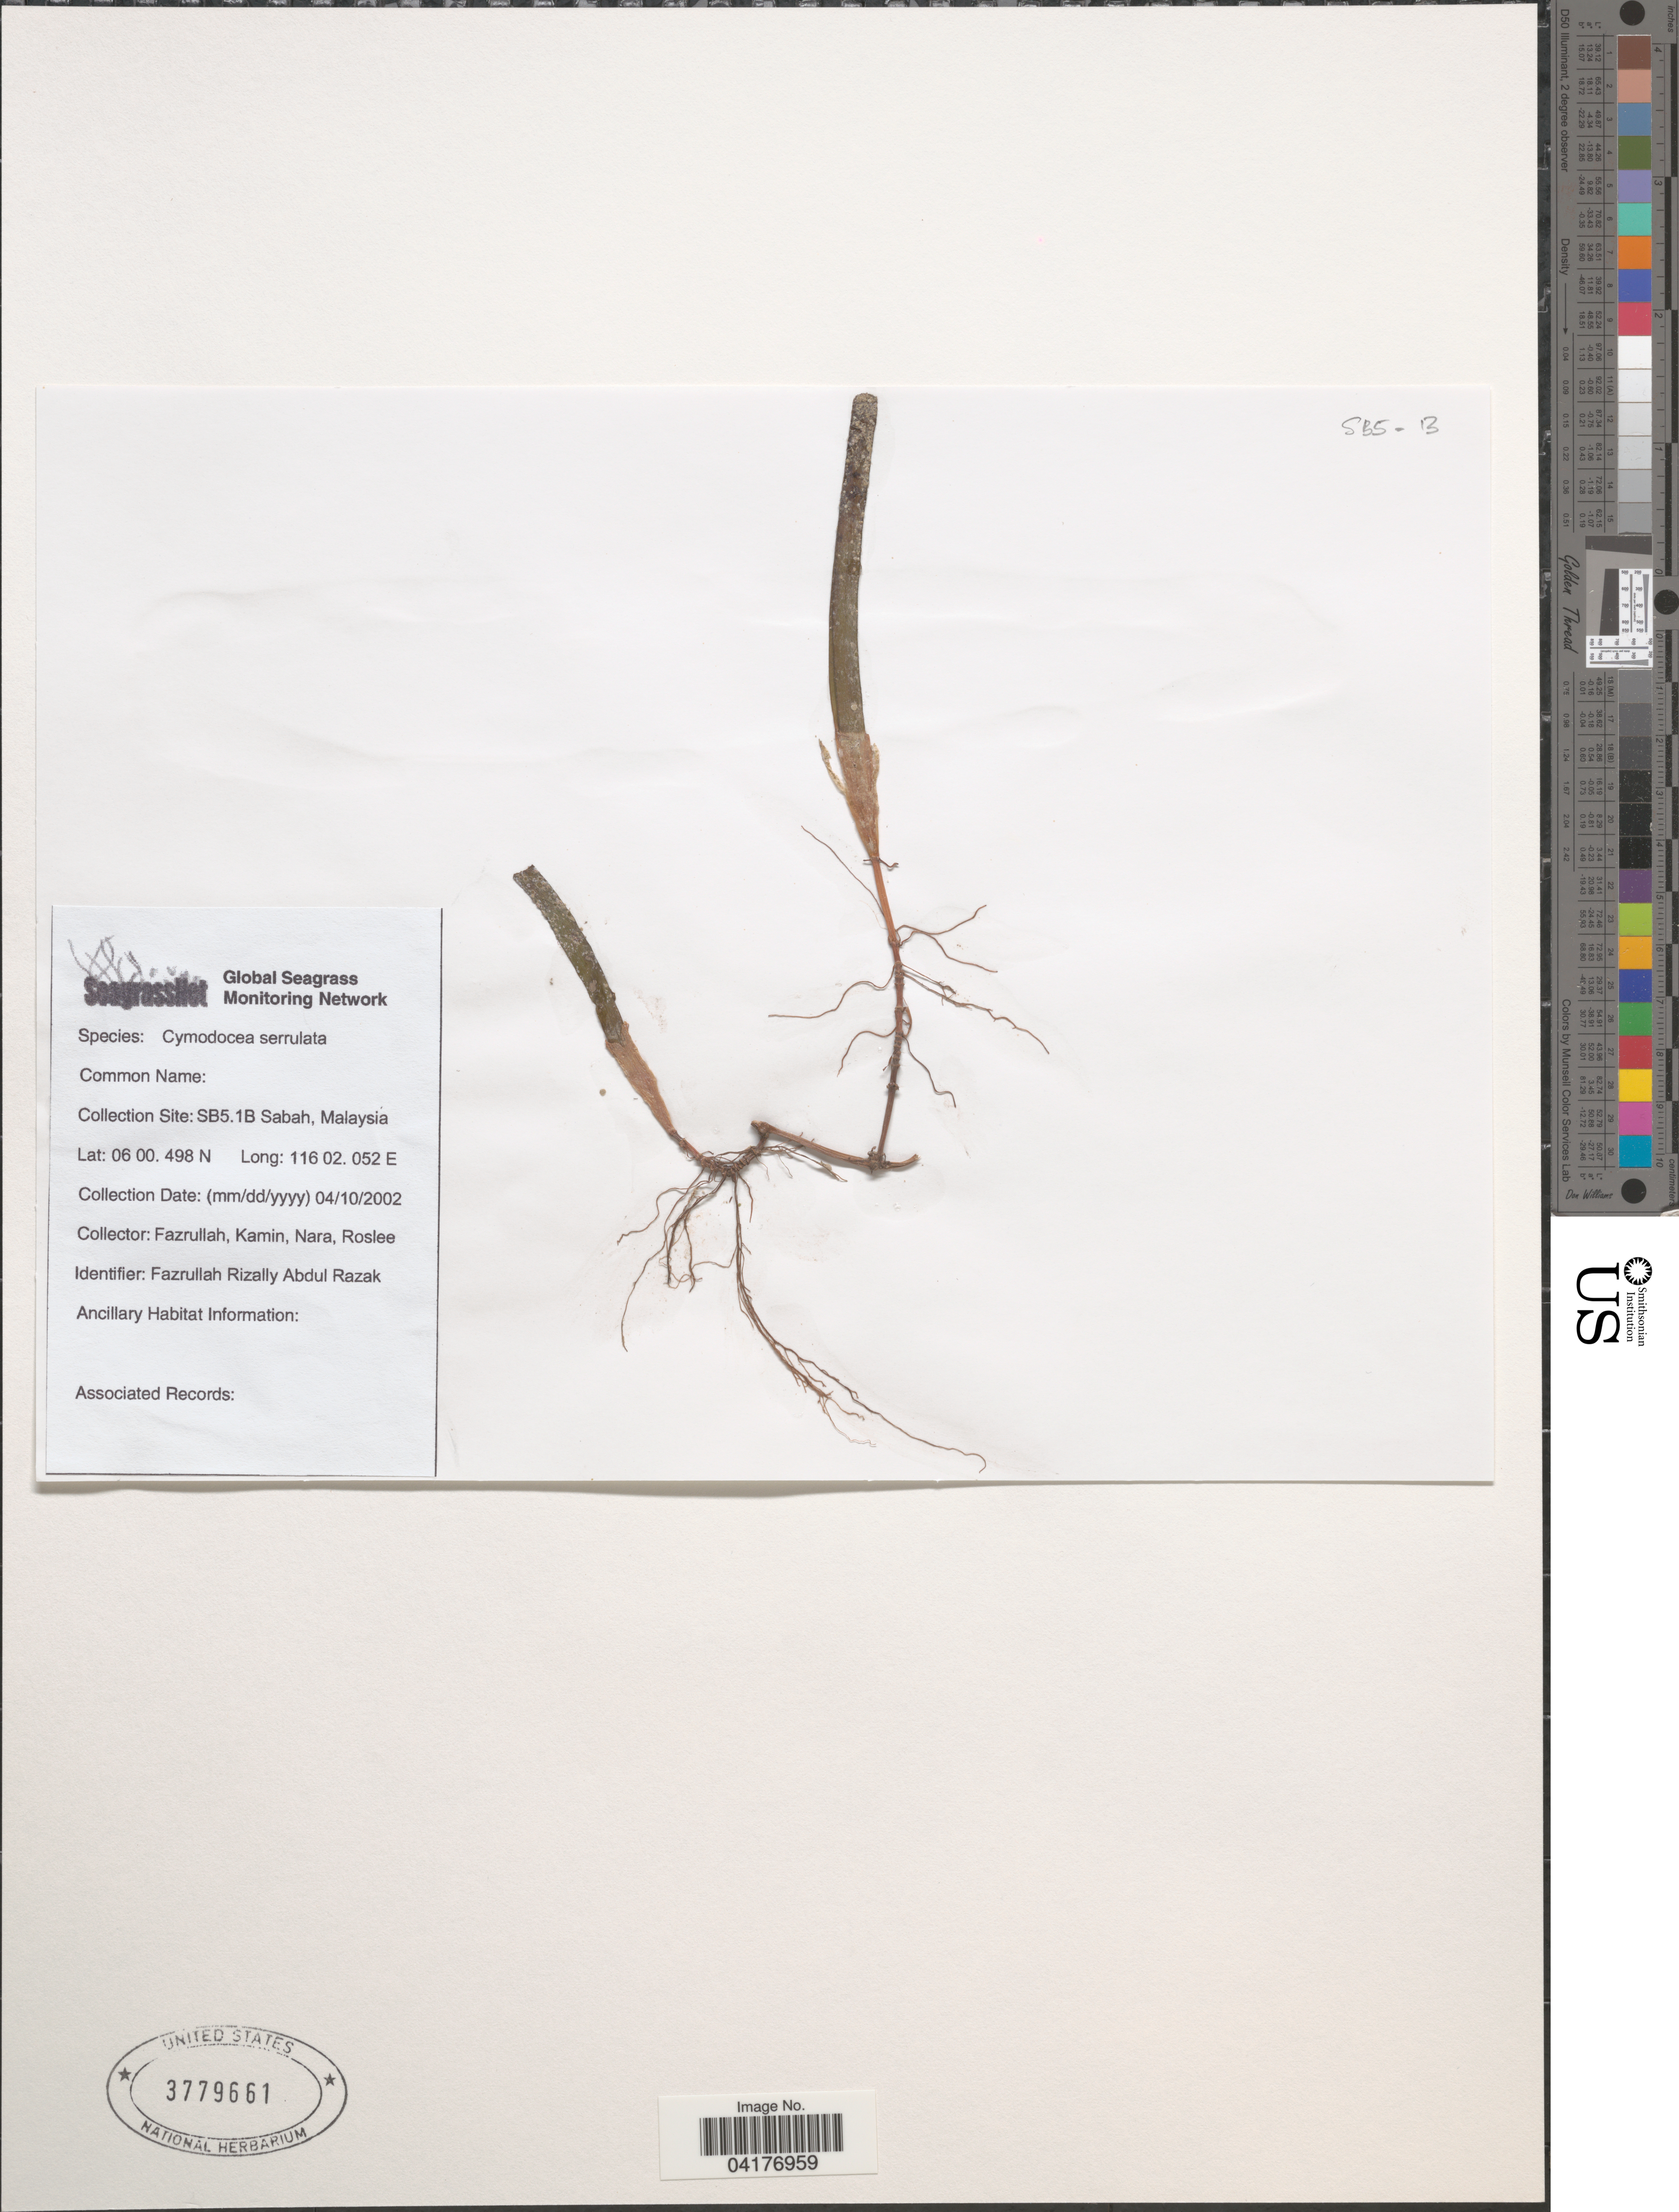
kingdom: Plantae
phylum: Tracheophyta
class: Liliopsida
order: Alismatales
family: Cymodoceaceae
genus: Cymodocea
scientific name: Cymodocea serrulata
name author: (R. Br.) Magnus & Ashers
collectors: Fazrullah, Kamin, Nara & Roslee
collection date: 2002-04-10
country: Malaysia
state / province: Sabah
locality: Collection Site: SB5.1B Sabah, Malaysia.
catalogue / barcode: US 3779661